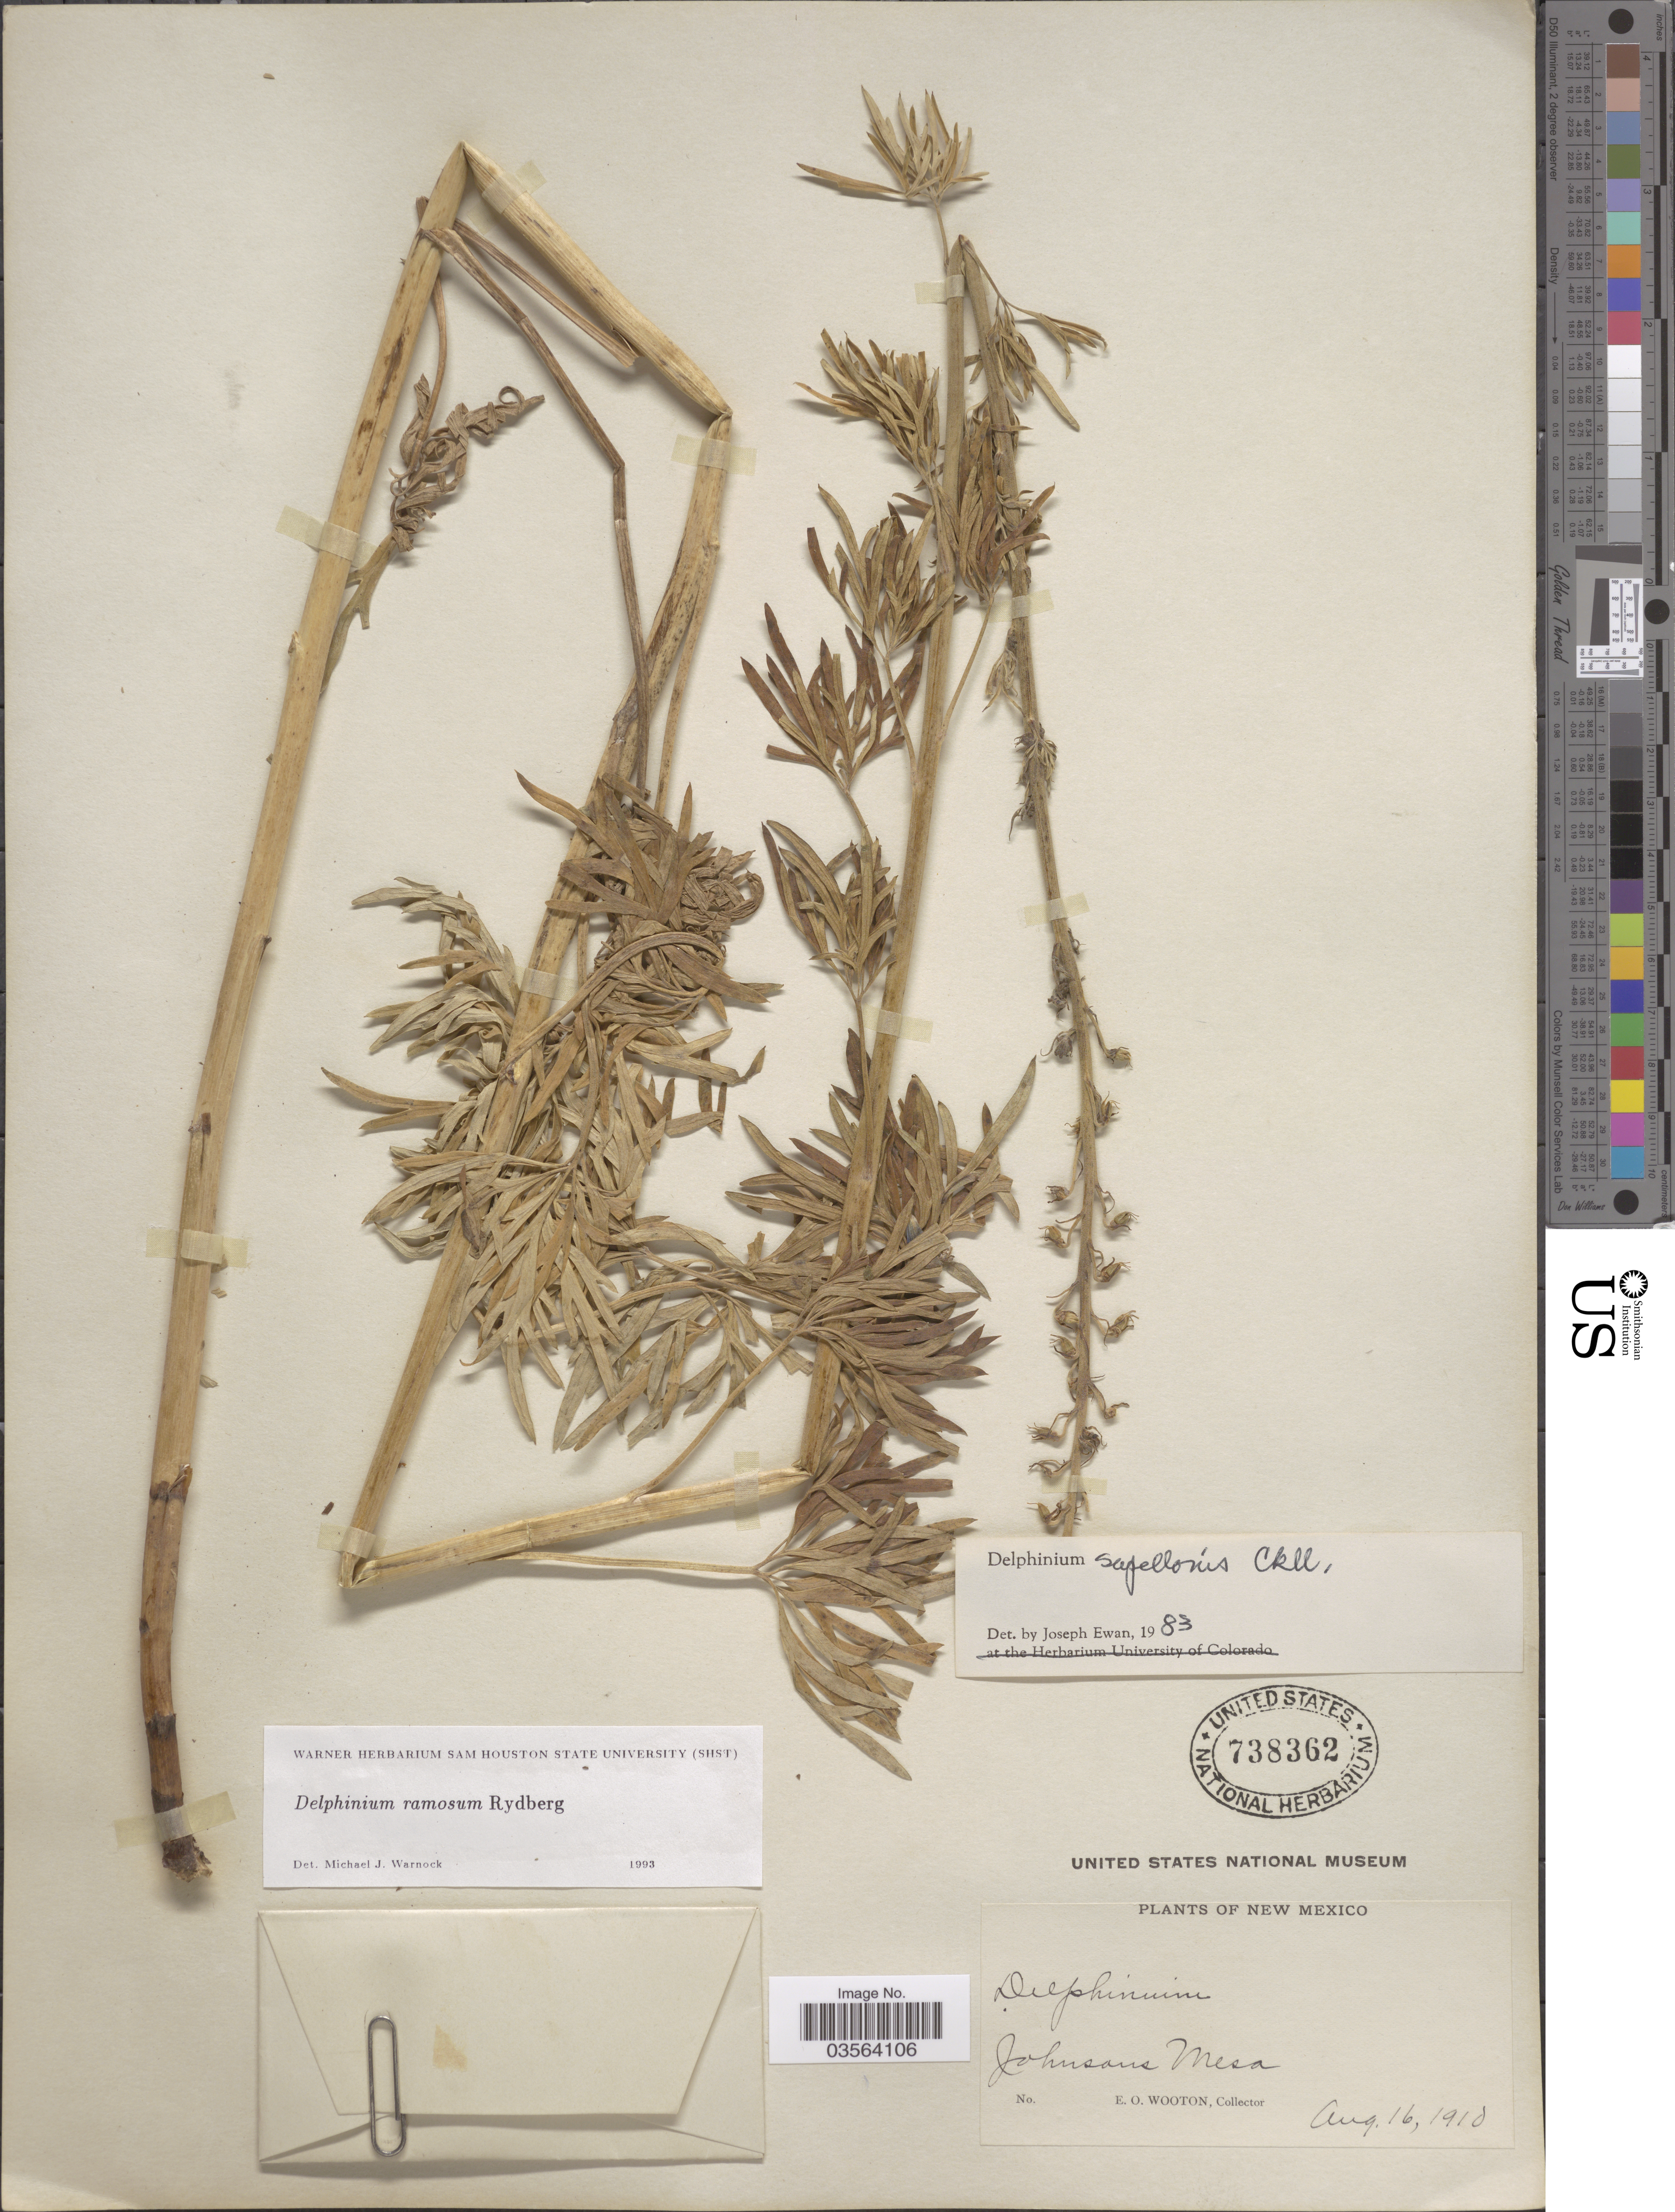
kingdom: Plantae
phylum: Tracheophyta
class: Magnoliopsida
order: Ranunculales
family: Ranunculaceae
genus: Delphinium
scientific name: Delphinium ramosum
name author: Rydb.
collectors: E. O. Wooton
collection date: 1910-08-16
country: United States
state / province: New Mexico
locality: Johnsons Mesa.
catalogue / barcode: US 738362